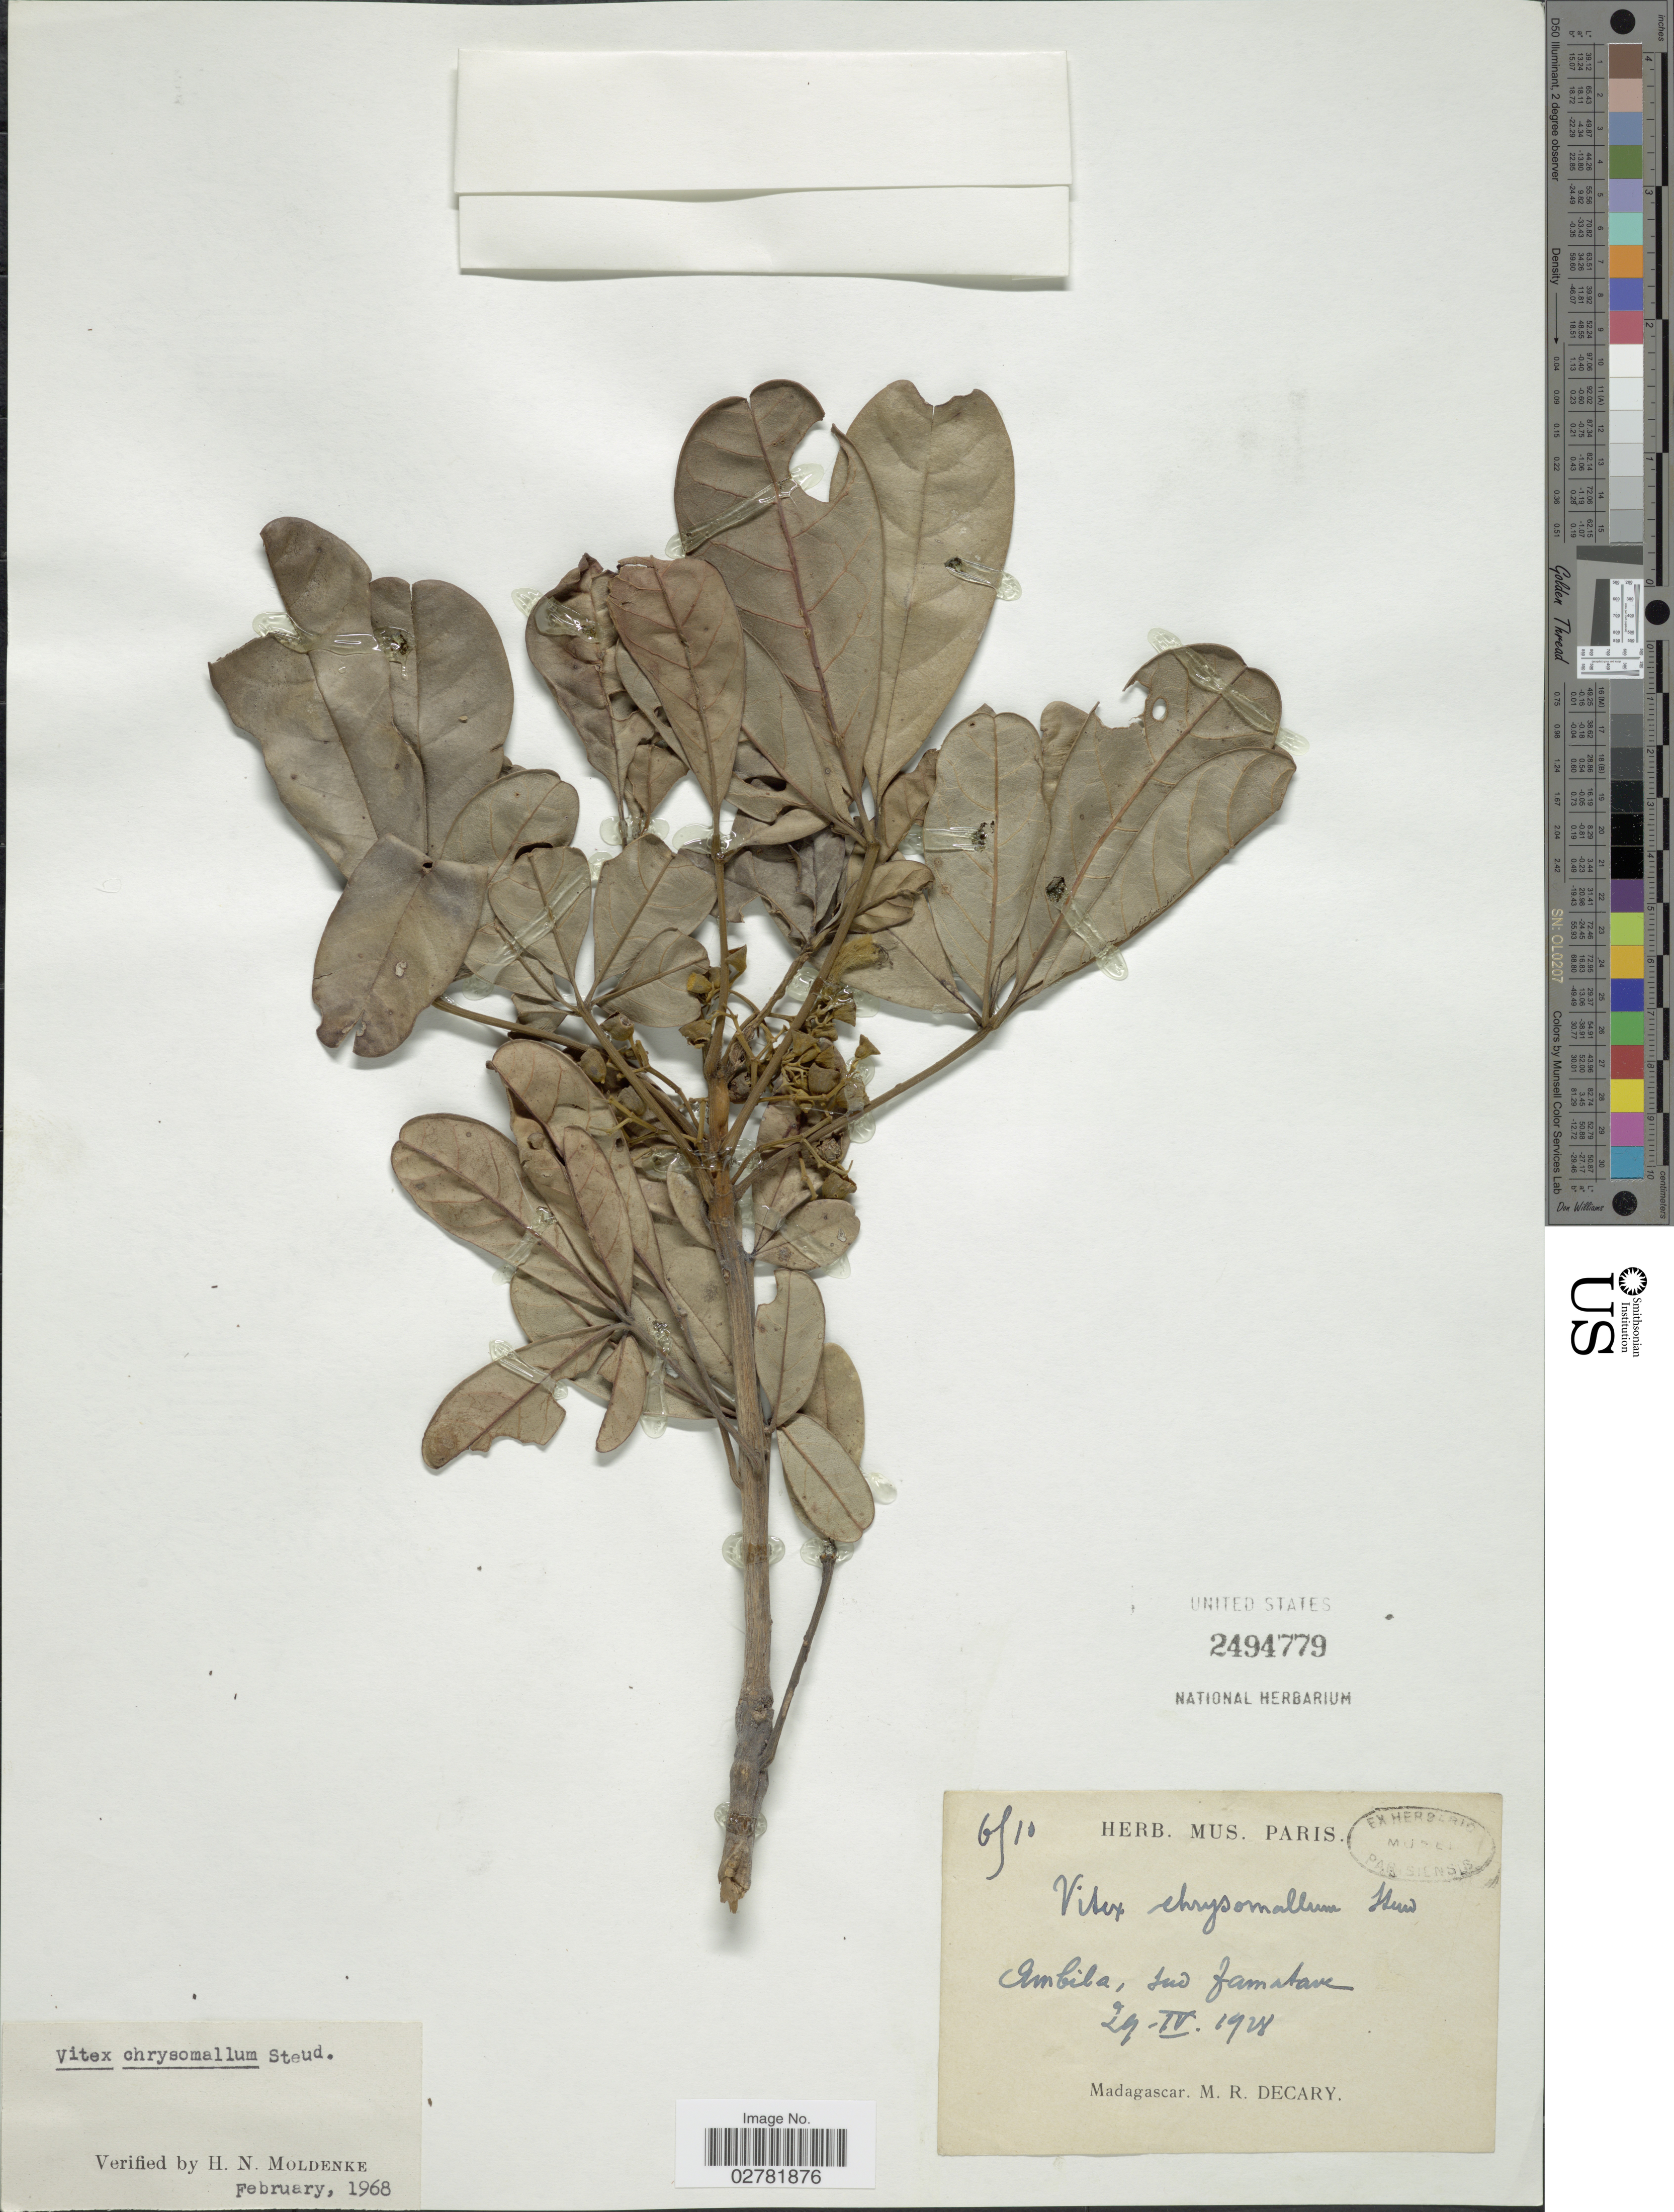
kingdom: Plantae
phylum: Tracheophyta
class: Magnoliopsida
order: Lamiales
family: Lamiaceae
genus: Vitex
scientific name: Vitex chrysomallum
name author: Steud.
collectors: R. Decary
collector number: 6510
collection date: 1928-04-29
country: Madagascar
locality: Ambila, sud famatave.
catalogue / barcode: US 2494779